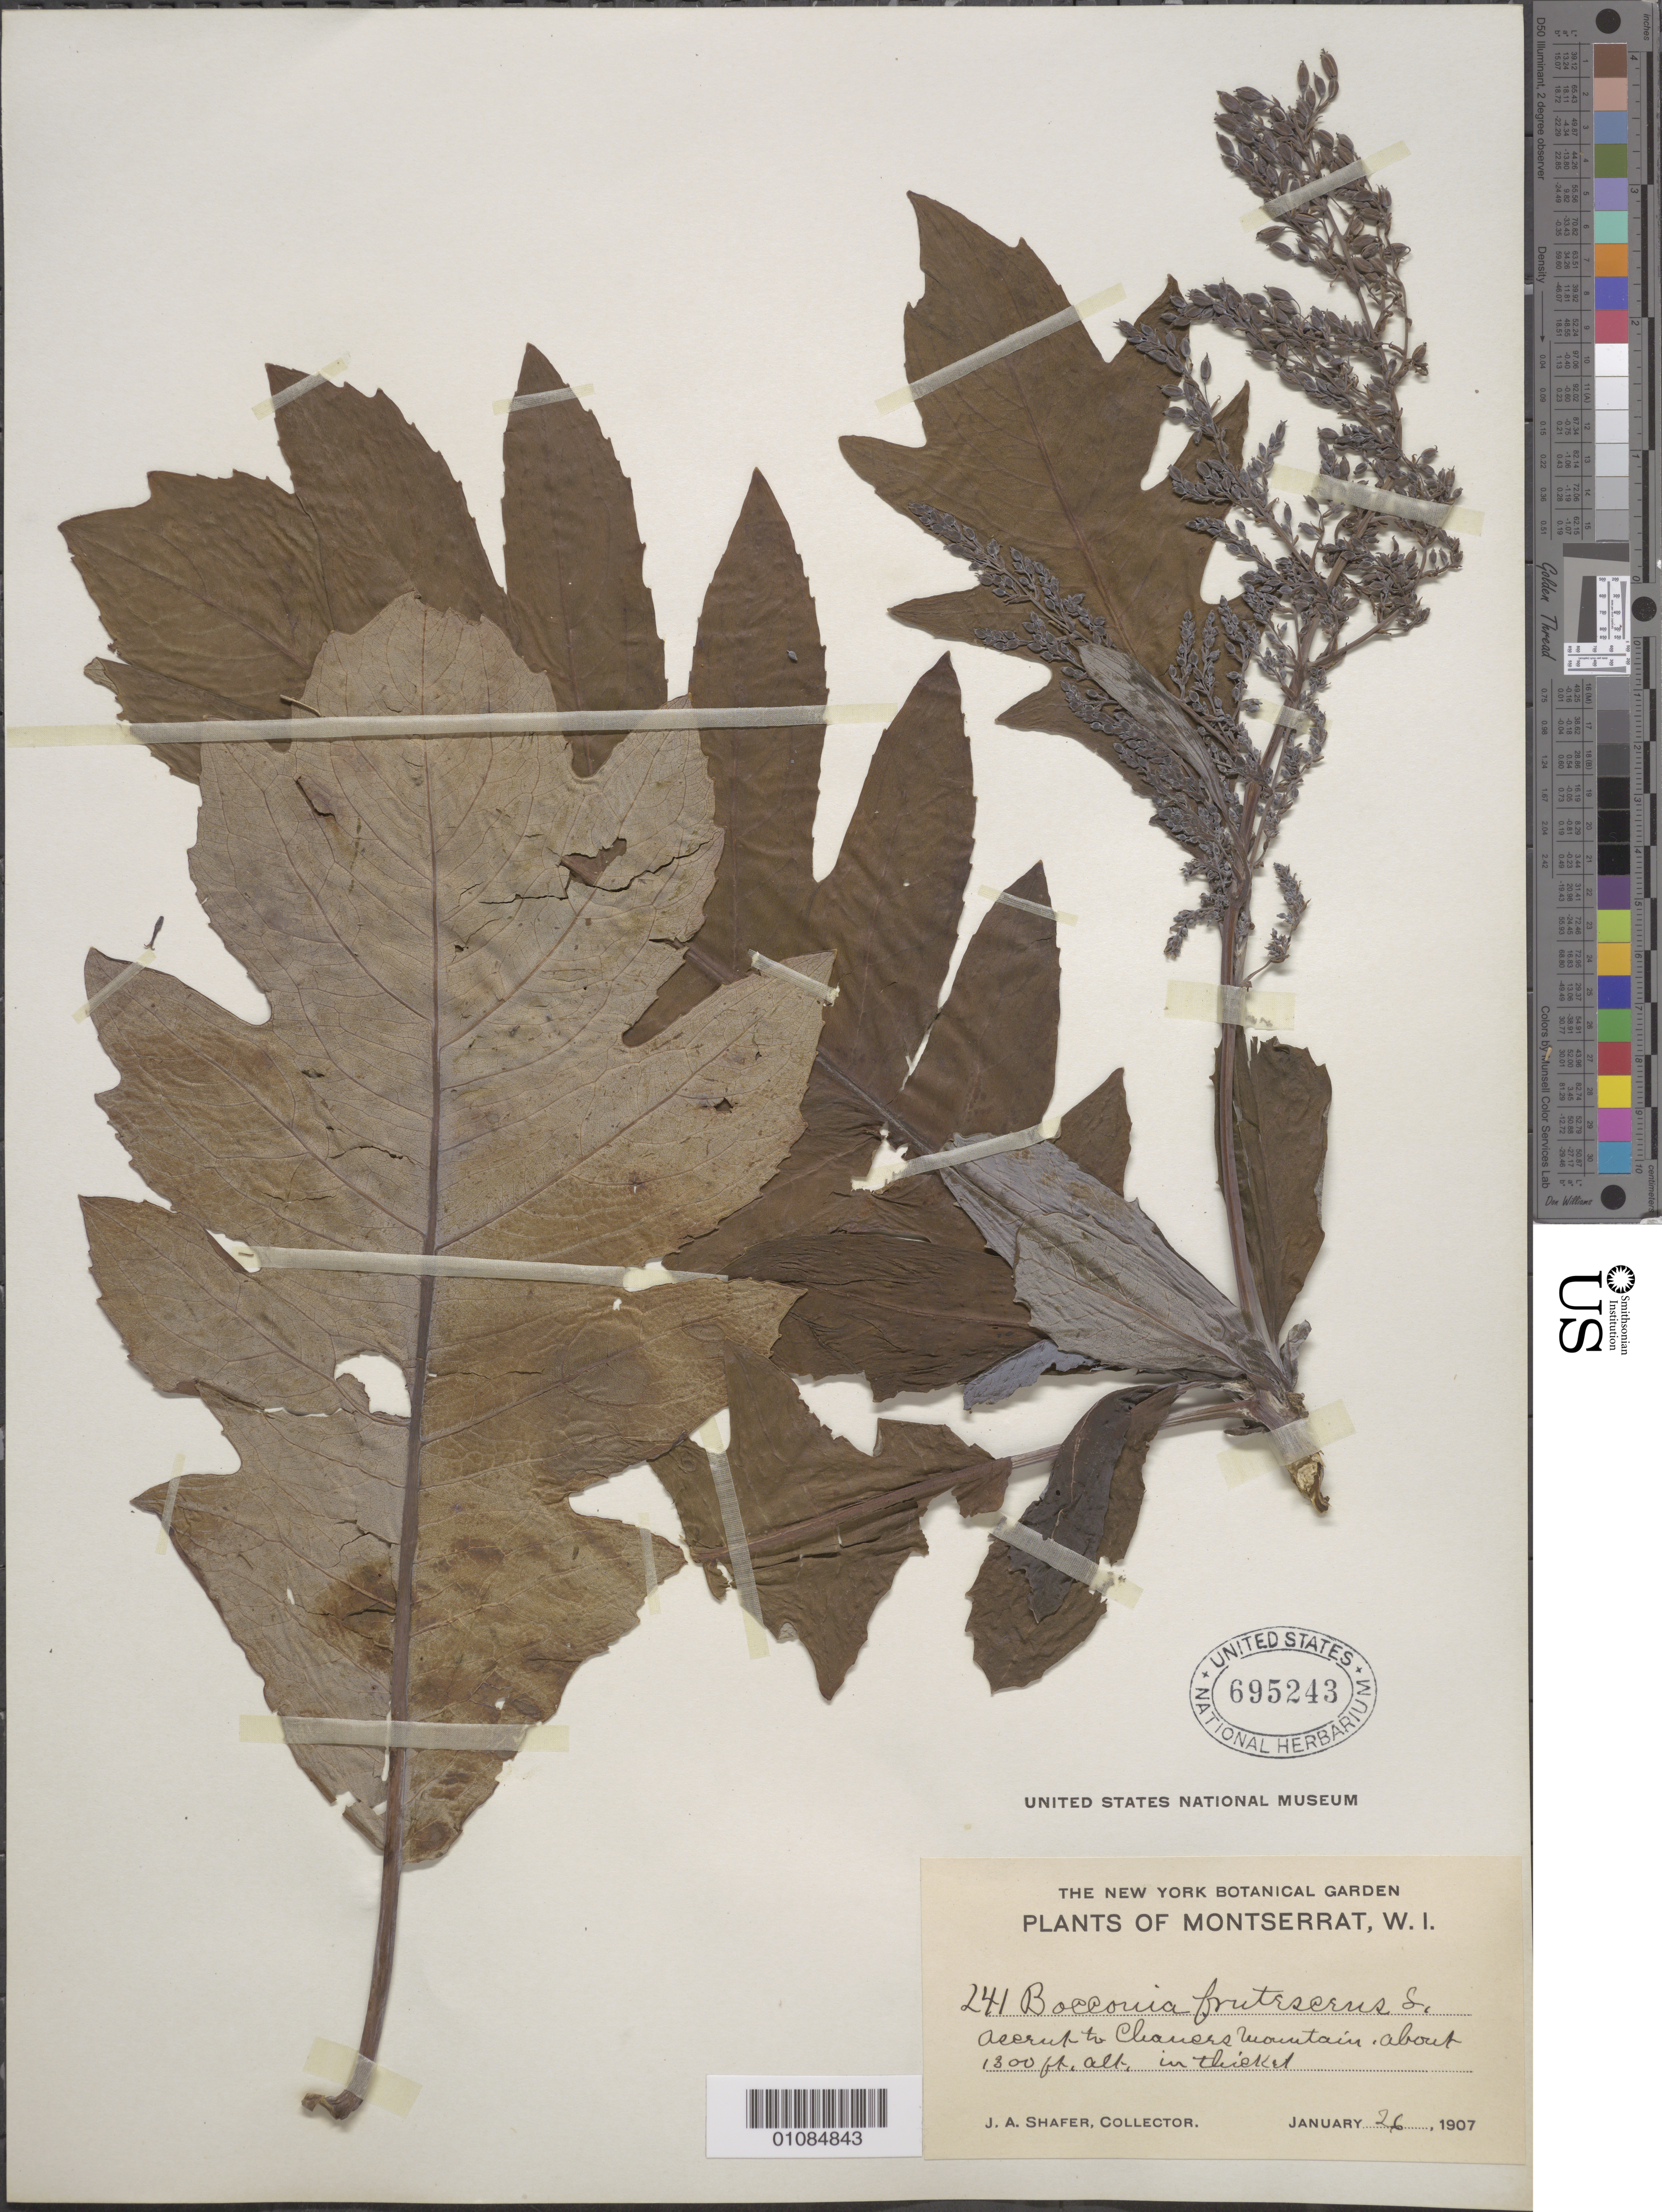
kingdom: Plantae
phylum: Tracheophyta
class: Magnoliopsida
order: Ranunculales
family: Papaveraceae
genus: Bocconia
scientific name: Bocconia frutescens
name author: L.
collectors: J. A. Shafer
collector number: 241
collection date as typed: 26 Jan 1907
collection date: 1907-01-26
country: Montserrat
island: Montserrat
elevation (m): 396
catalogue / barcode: US 695243